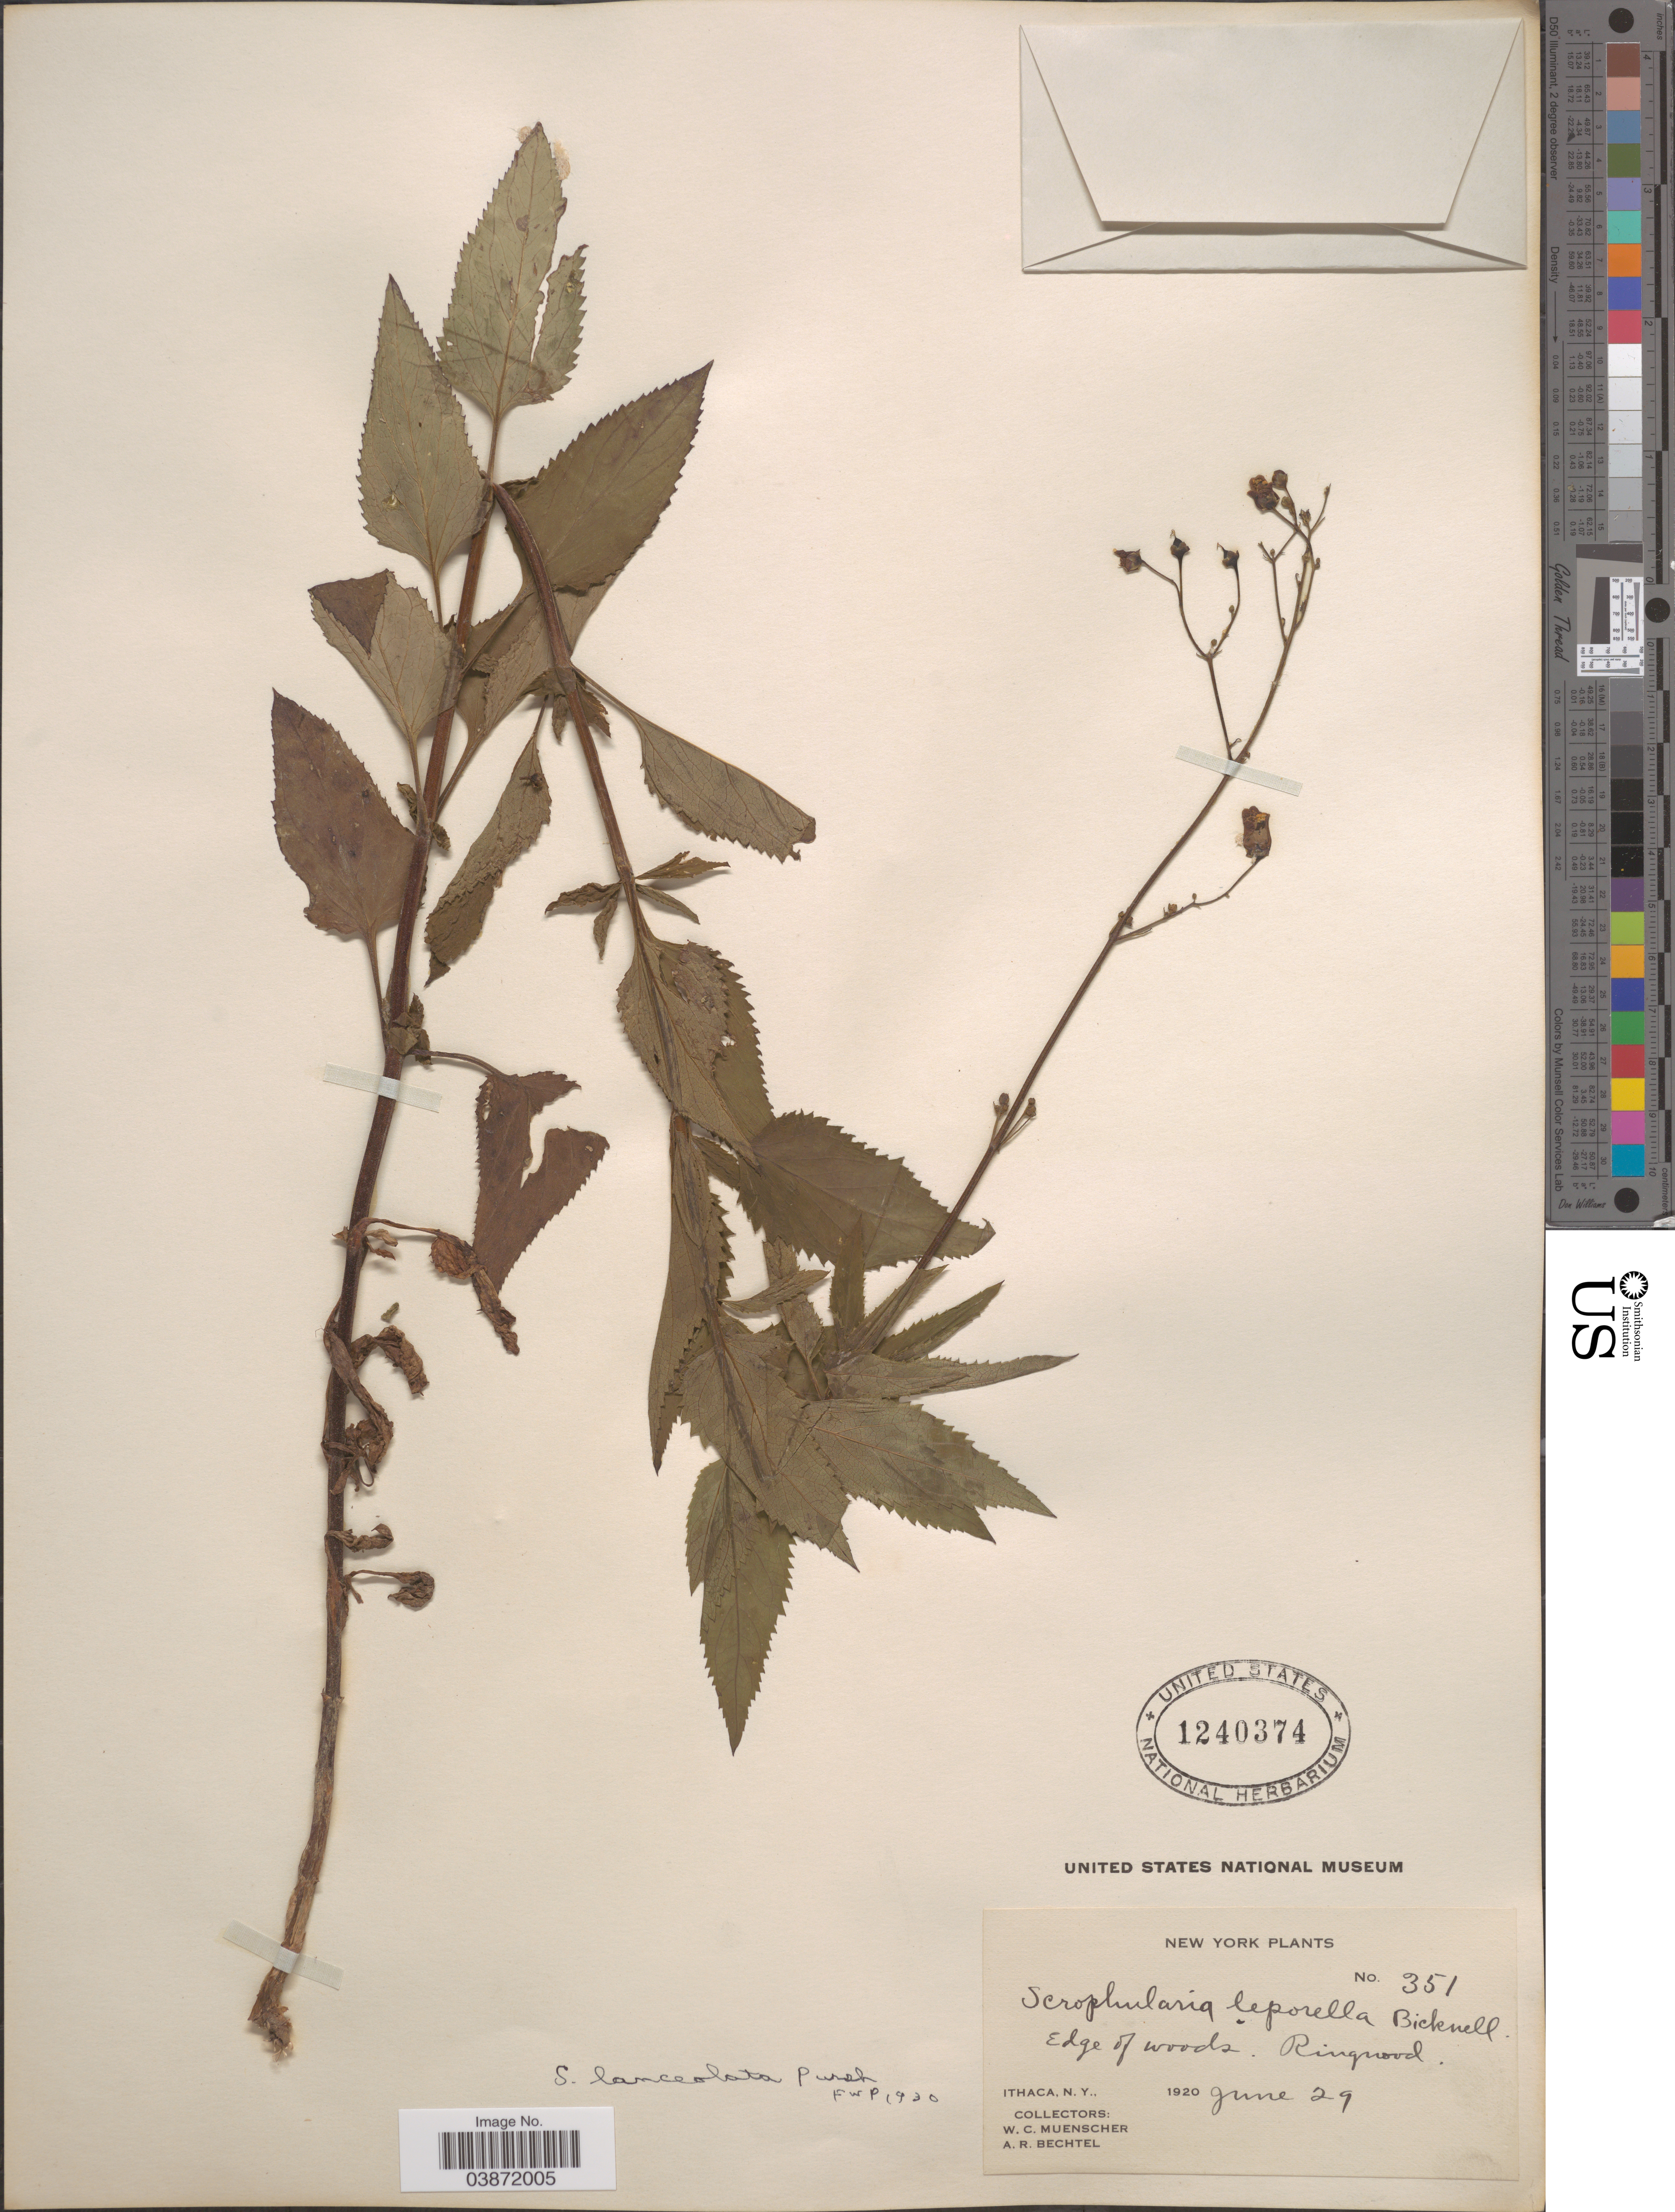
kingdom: Plantae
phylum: Tracheophyta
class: Magnoliopsida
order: Lamiales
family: Scrophulariaceae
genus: Scrophularia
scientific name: Scrophularia lanceolata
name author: Pursh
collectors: W. Muenscher & A. Bechtel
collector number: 351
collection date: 1920-06-29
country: United States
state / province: New York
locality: Ithaca. Ringwood.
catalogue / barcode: US 1240374